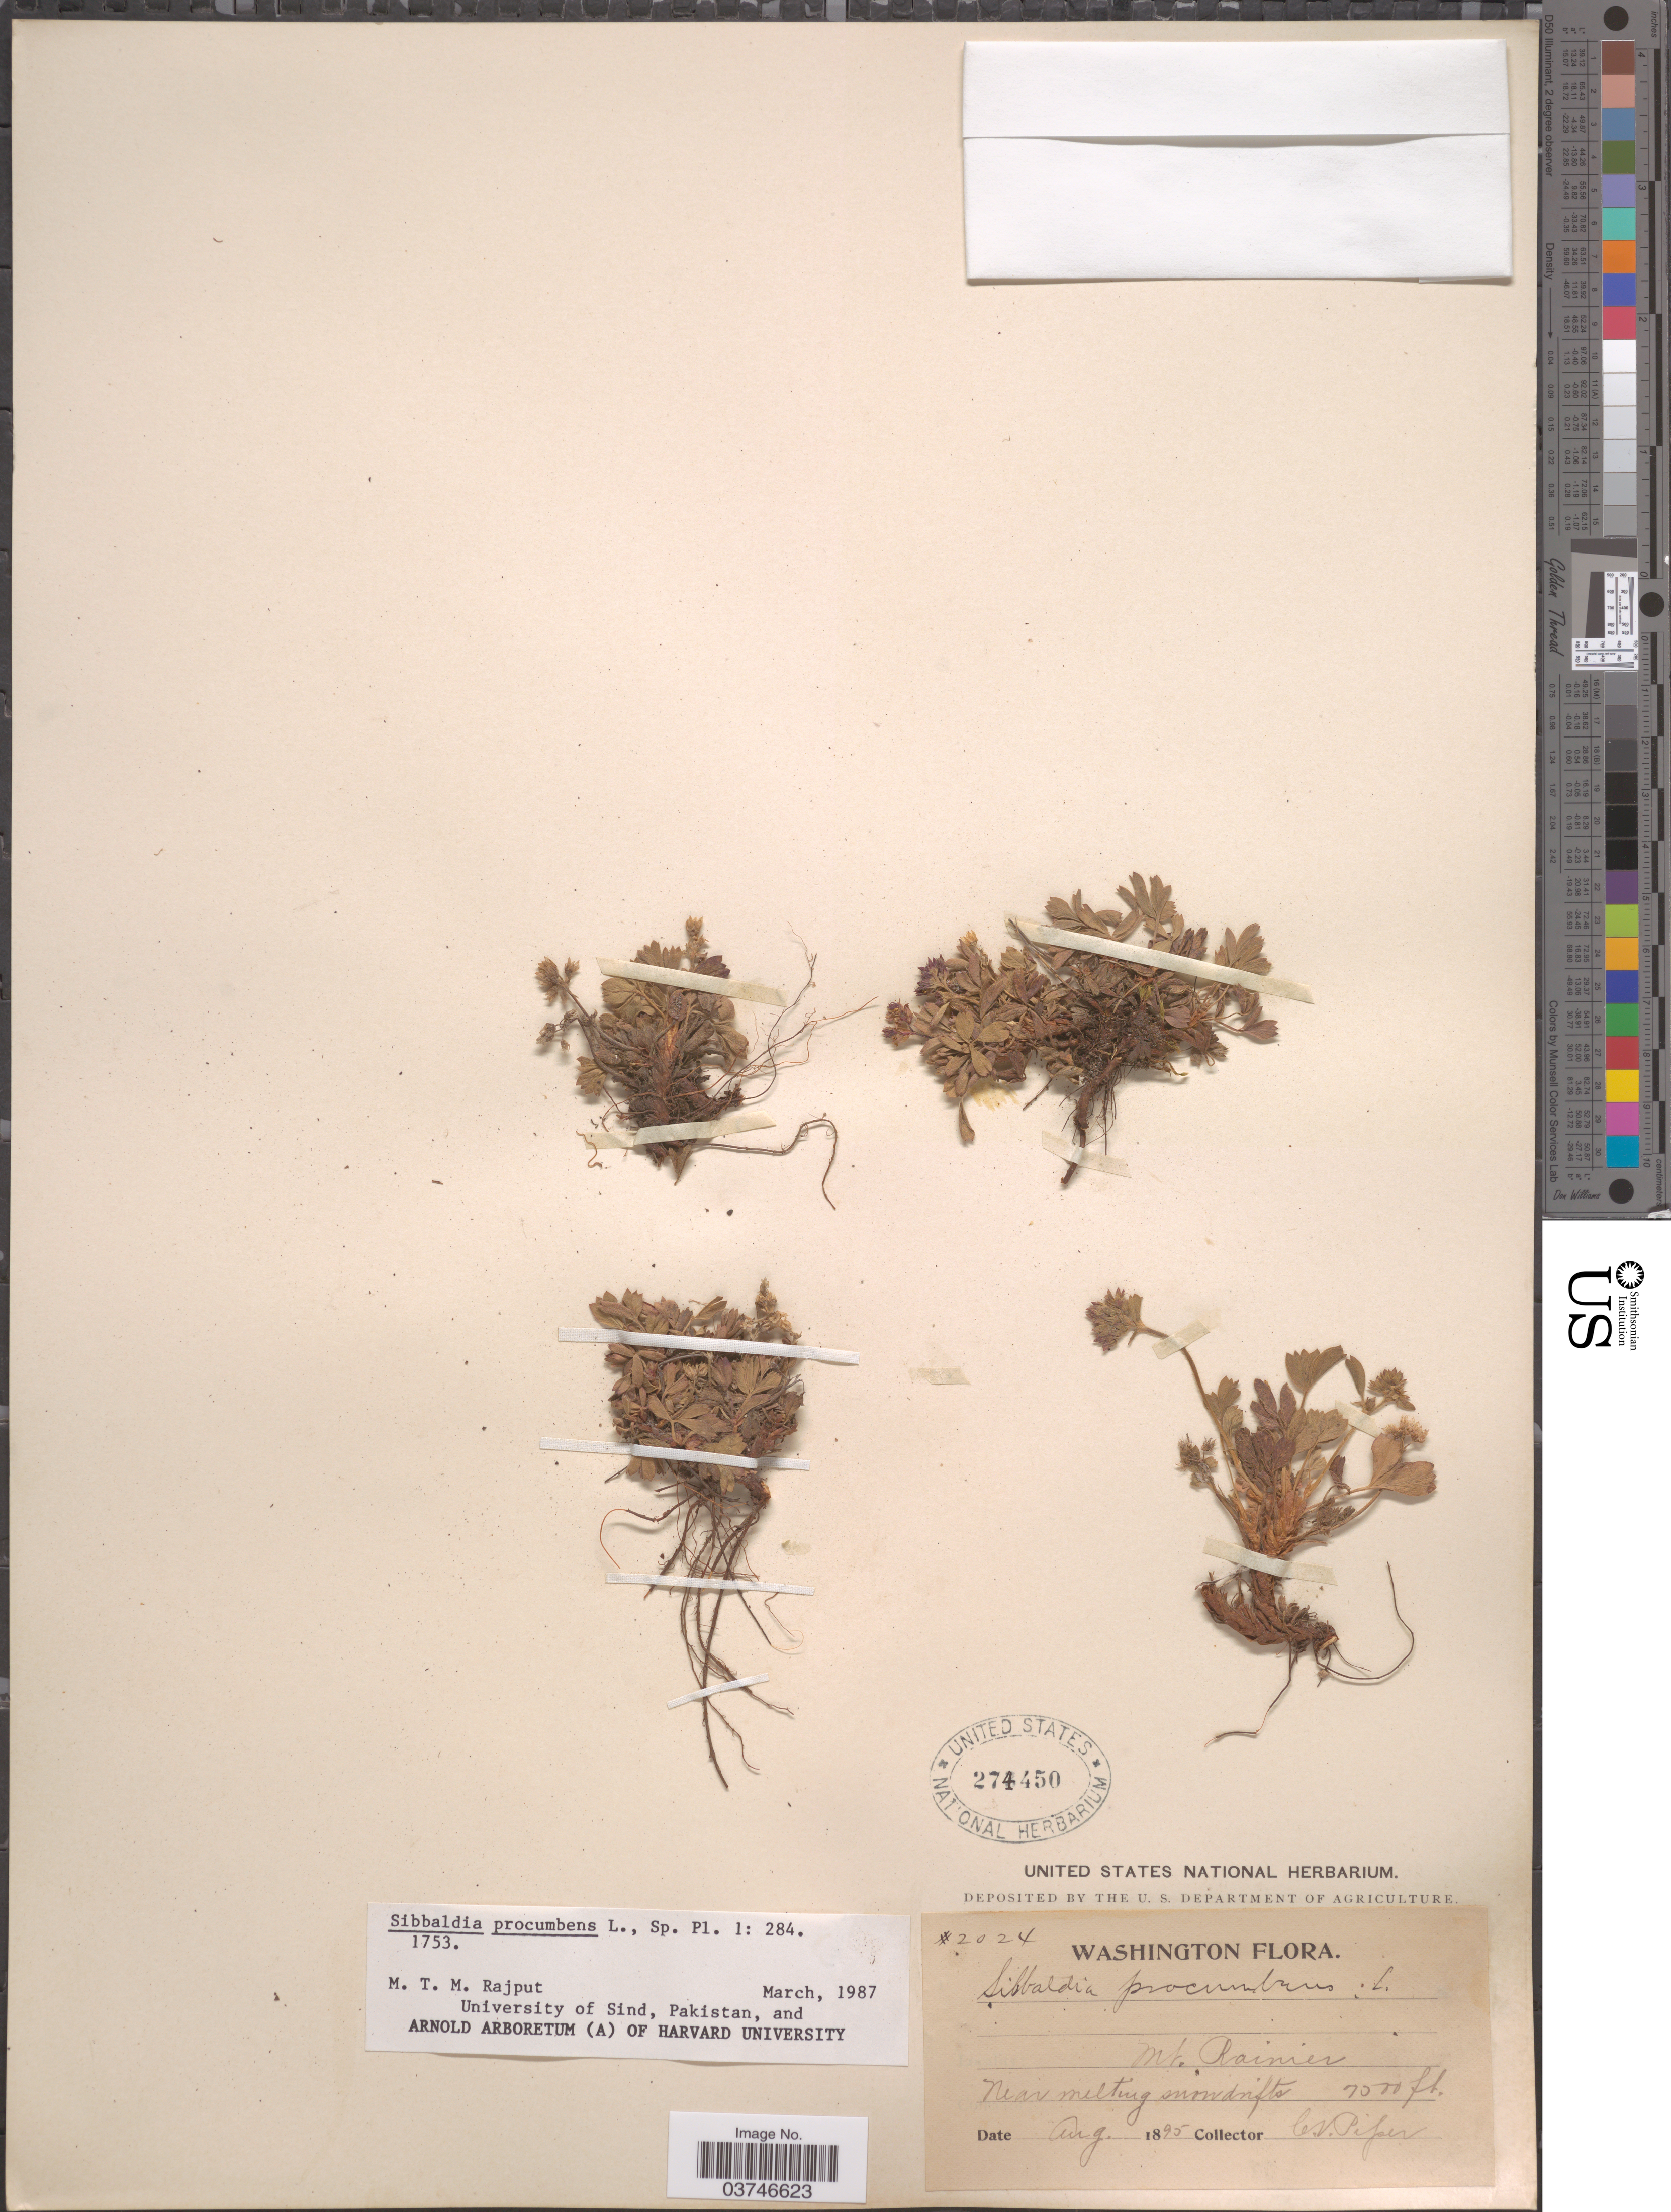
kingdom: Plantae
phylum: Tracheophyta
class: Magnoliopsida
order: Rosales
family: Rosaceae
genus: Sibbaldia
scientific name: Sibbaldia procumbens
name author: L.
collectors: C. V. Piper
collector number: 2024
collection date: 1895-08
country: United States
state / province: Washington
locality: Mt. Rainier.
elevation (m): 2286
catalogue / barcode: US 274450